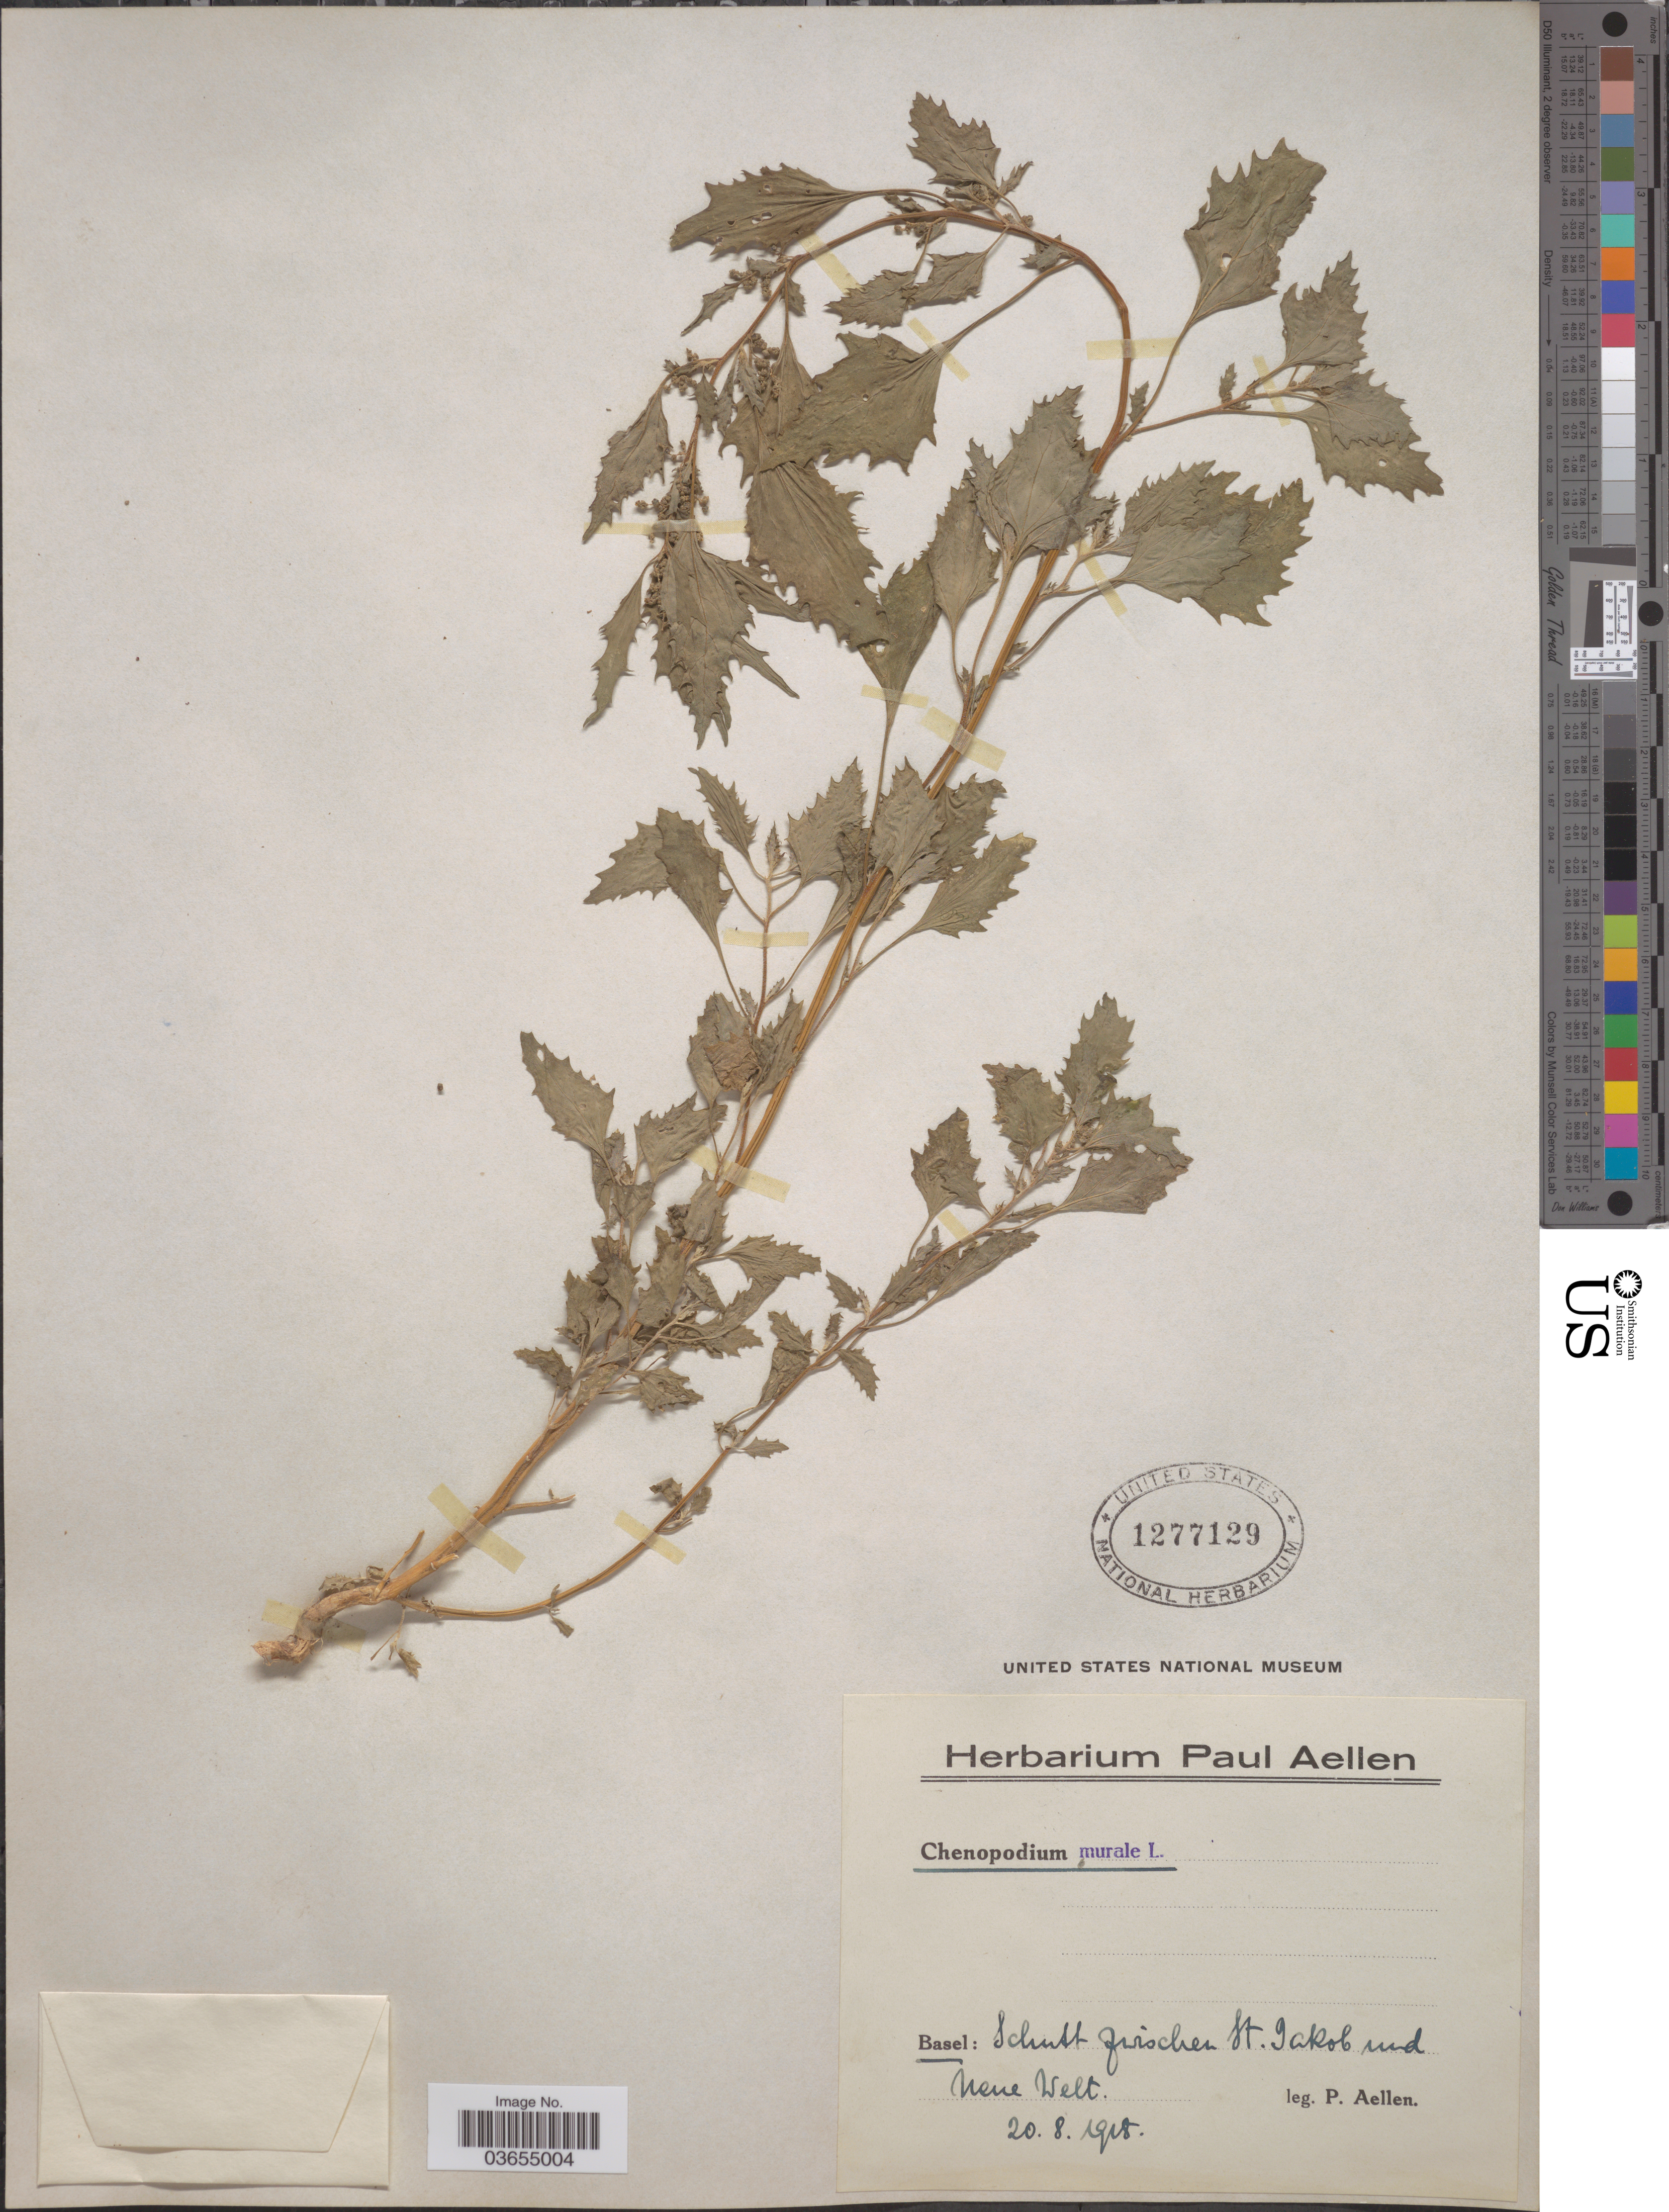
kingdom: Plantae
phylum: Tracheophyta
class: Magnoliopsida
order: Caryophyllales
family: Amaranthaceae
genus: Chenopodium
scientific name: Chenopodium murale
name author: L.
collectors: P. Aellen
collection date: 1918-08-20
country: Switzerland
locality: Basel: Schutt zwischen St. Jakob und Neue Welt.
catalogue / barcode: US 1277129